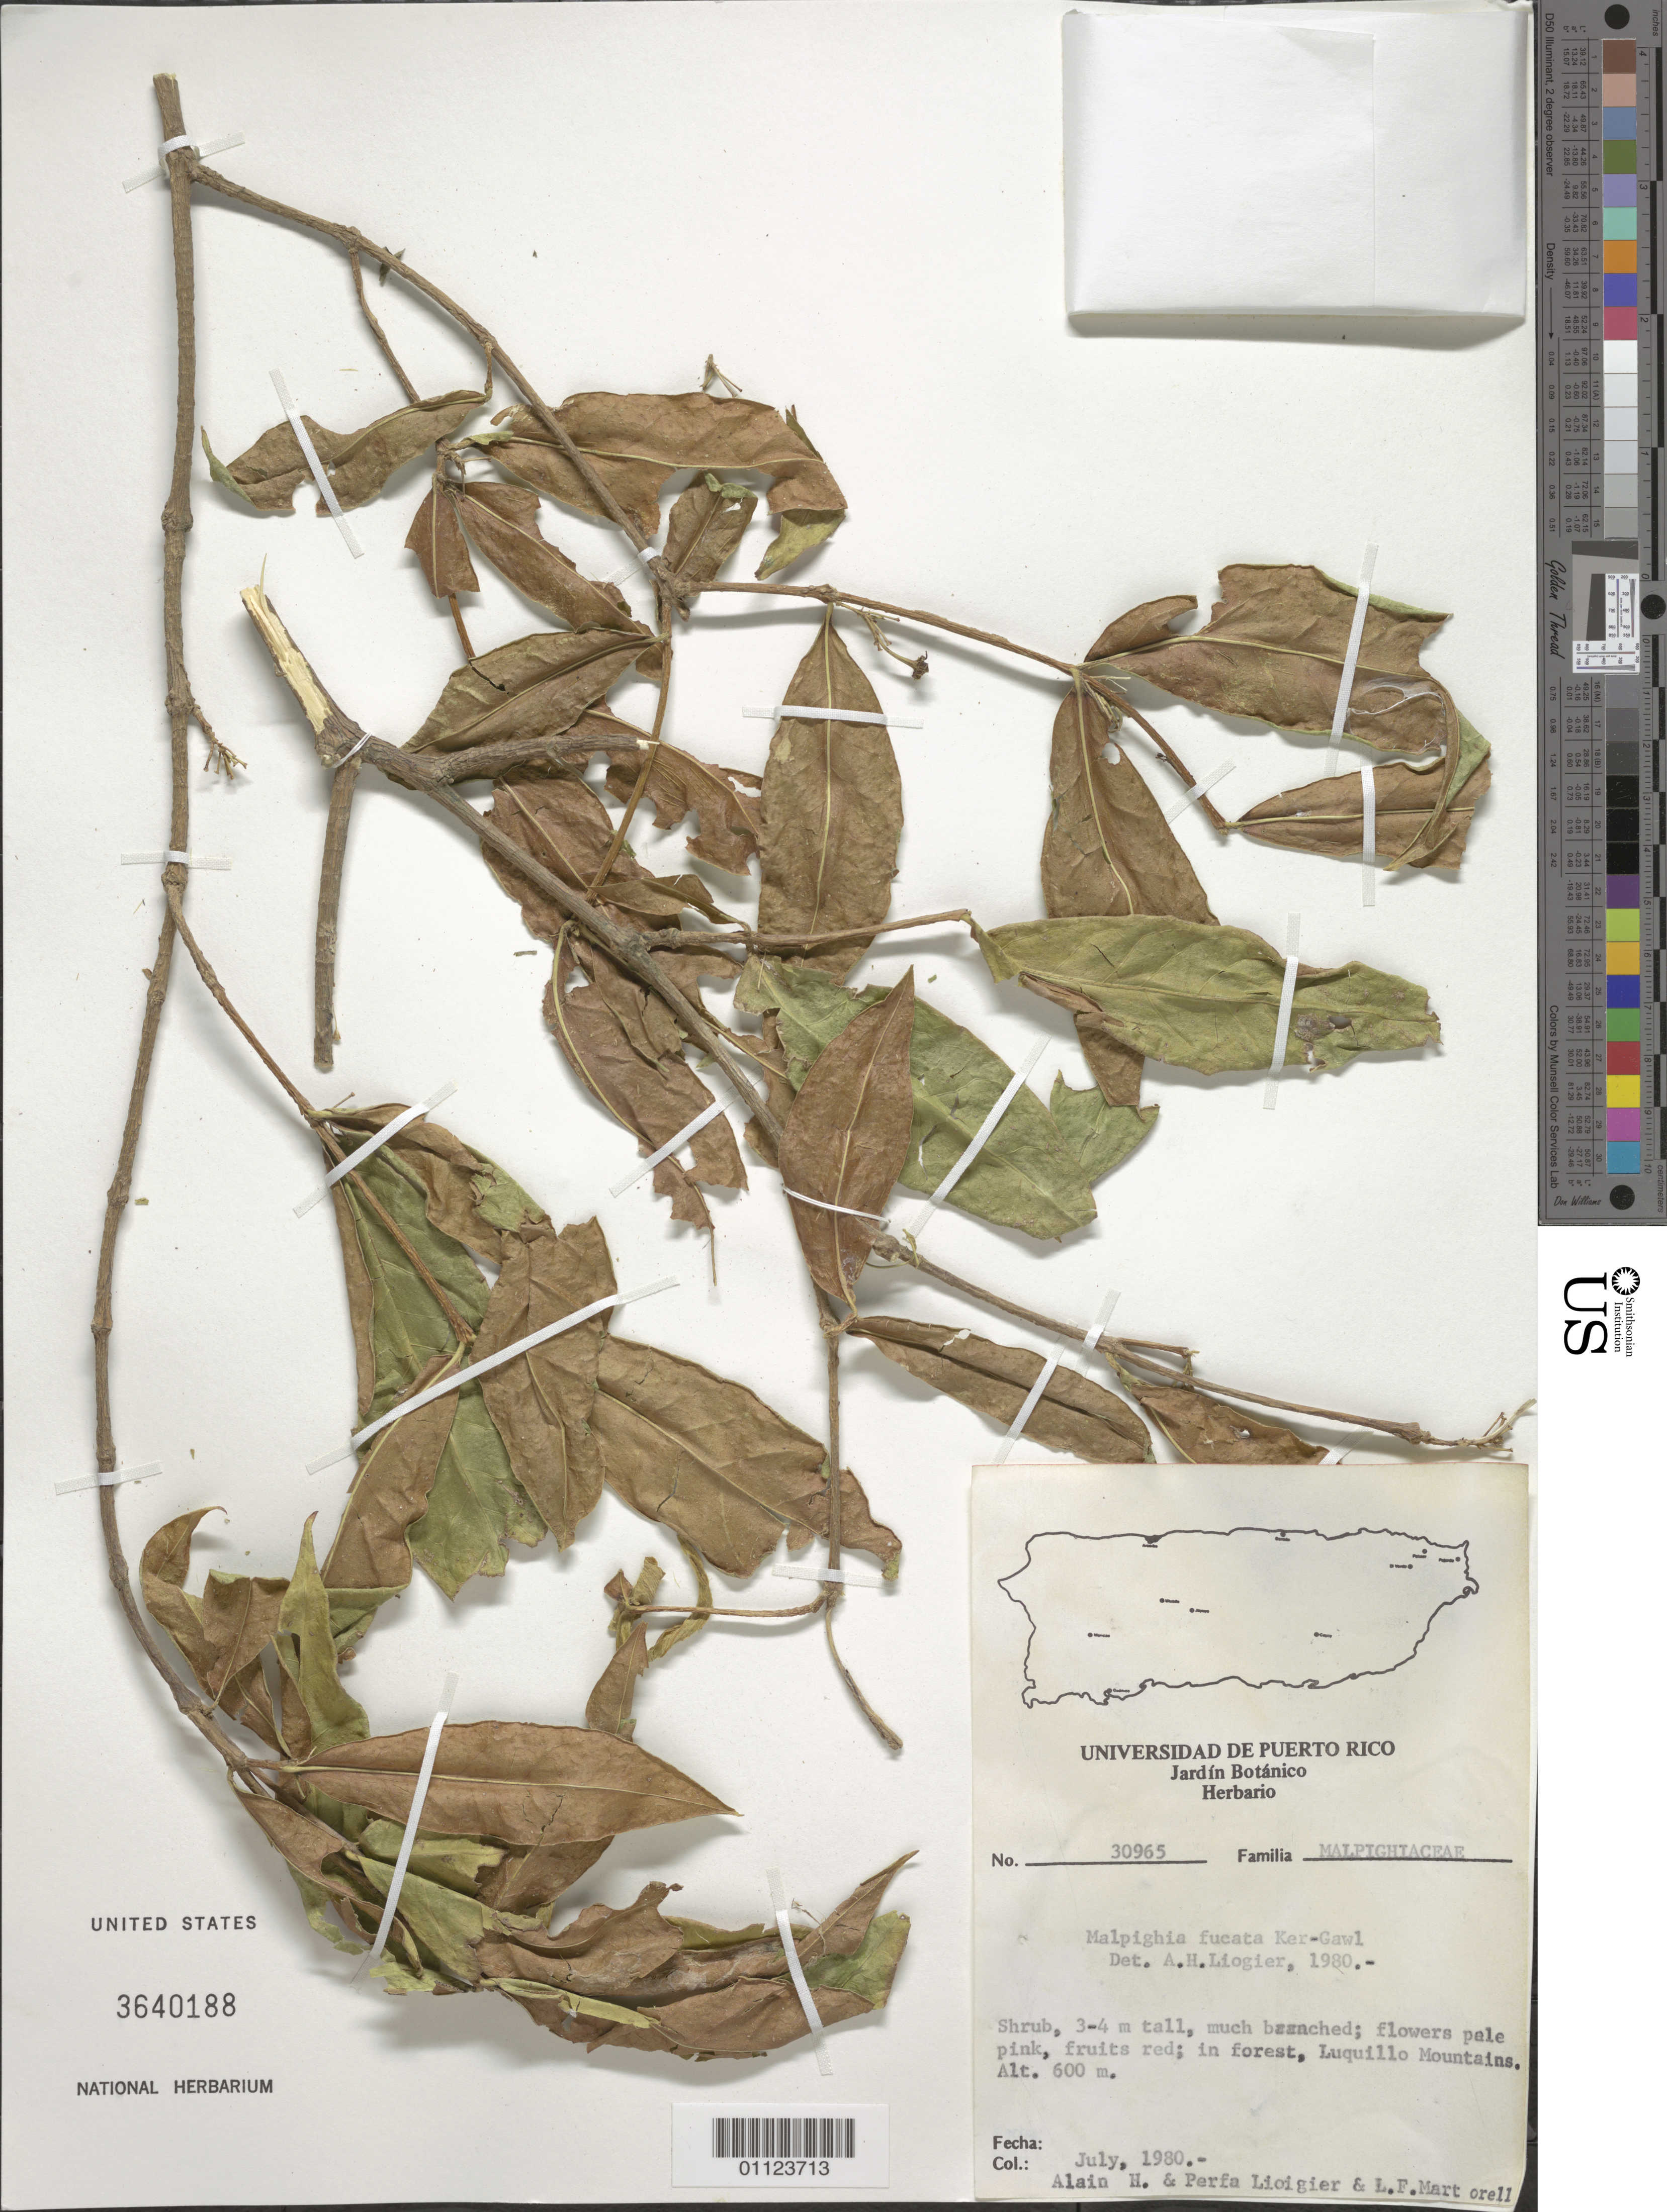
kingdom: Plantae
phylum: Tracheophyta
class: Magnoliopsida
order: Malpighiales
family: Malpighiaceae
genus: Malpighia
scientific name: Malpighia fucata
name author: Ker Gawl.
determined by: Liogier, Alain H.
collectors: A. H. Liogier, M. P. Liogier & L. Martorell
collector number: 30965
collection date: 1980-07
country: Puerto Rico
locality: Luquillo Mts.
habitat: In forest.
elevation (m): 600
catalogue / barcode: US 3640188